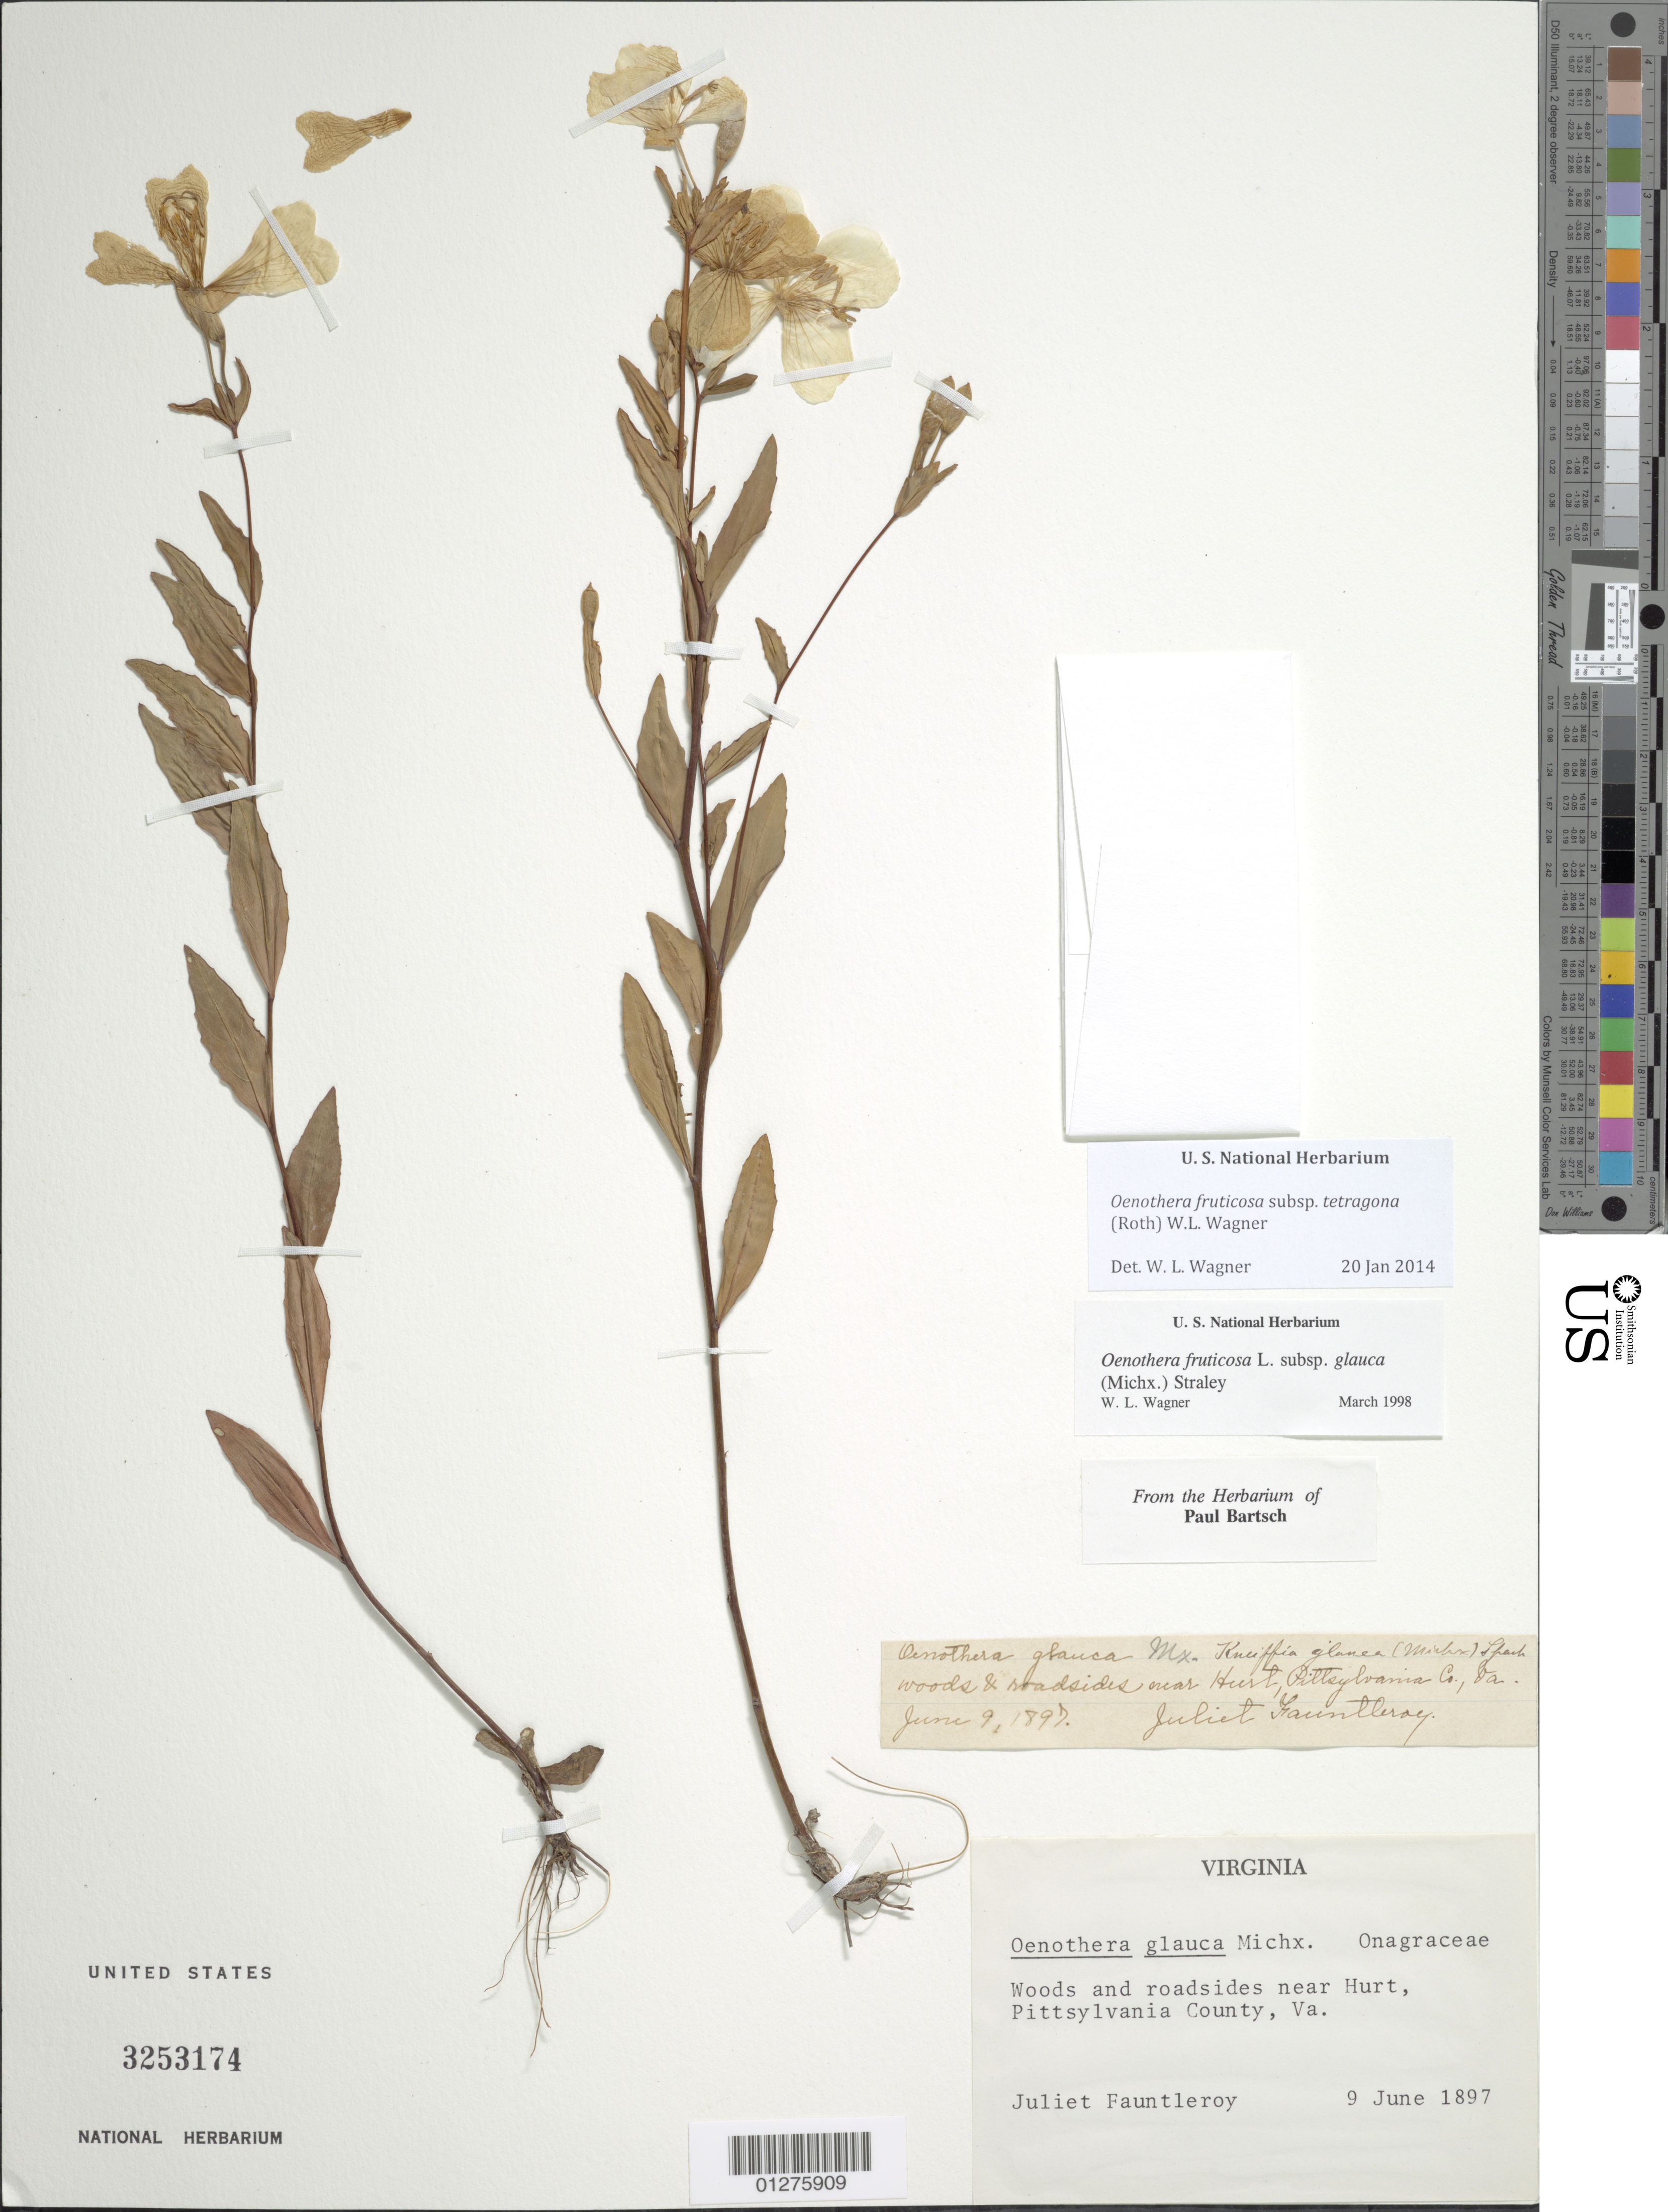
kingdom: Plantae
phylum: Tracheophyta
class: Magnoliopsida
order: Myrtales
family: Onagraceae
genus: Oenothera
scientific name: Oenothera fruticosa subsp. tetragona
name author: (Roth) W.L. Wagner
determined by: Wagner, W. L., (BOT), Smithsonian Institution - National Museum of Natural History (UNITED STATES)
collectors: J. Fauntleroy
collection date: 1897-06-09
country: United States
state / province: Virginia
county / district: Pittsylvania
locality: Near Hurt.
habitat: Woods and roadsides.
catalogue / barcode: US 3253174